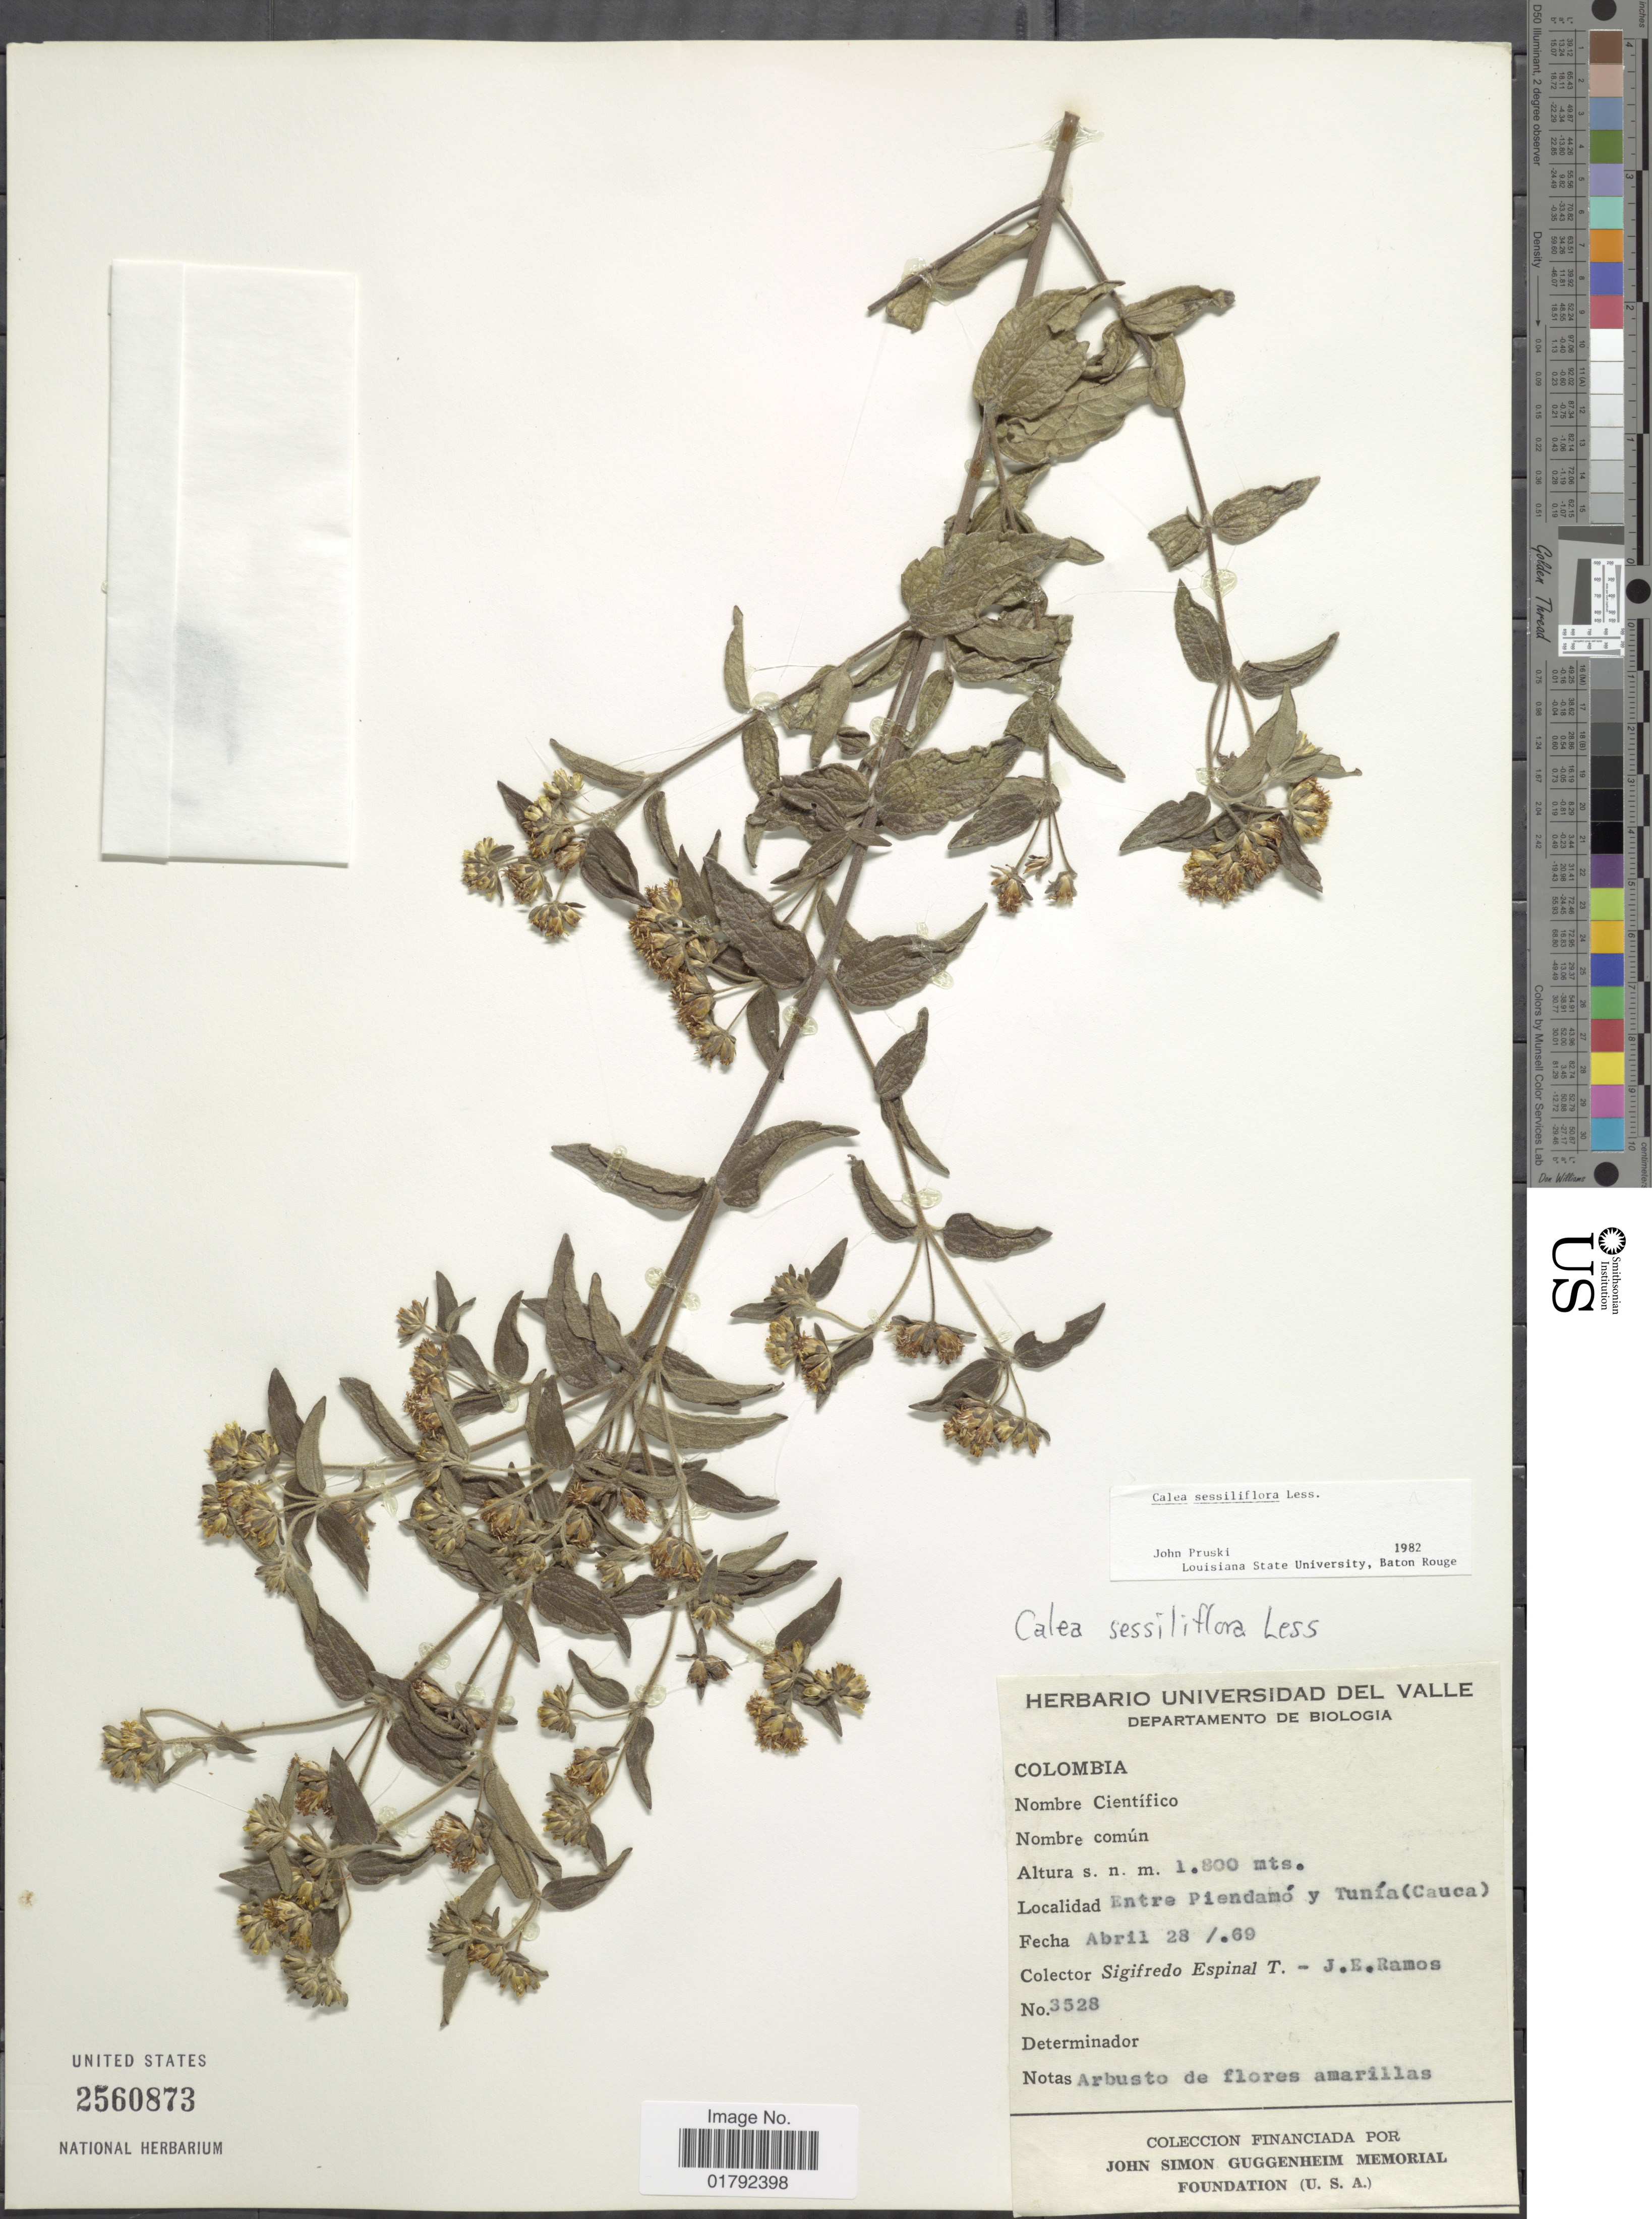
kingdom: Plantae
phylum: Tracheophyta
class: Magnoliopsida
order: Asterales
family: Asteraceae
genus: Calea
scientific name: Calea sessiliflora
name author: Less.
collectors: S. T. Espinal & J. E. Ramos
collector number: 3528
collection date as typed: Transcribed d/m/y: 28/4/69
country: Colombia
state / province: Cauca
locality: Entre Piendamo y Tunia.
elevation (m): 1800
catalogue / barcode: US 2560873